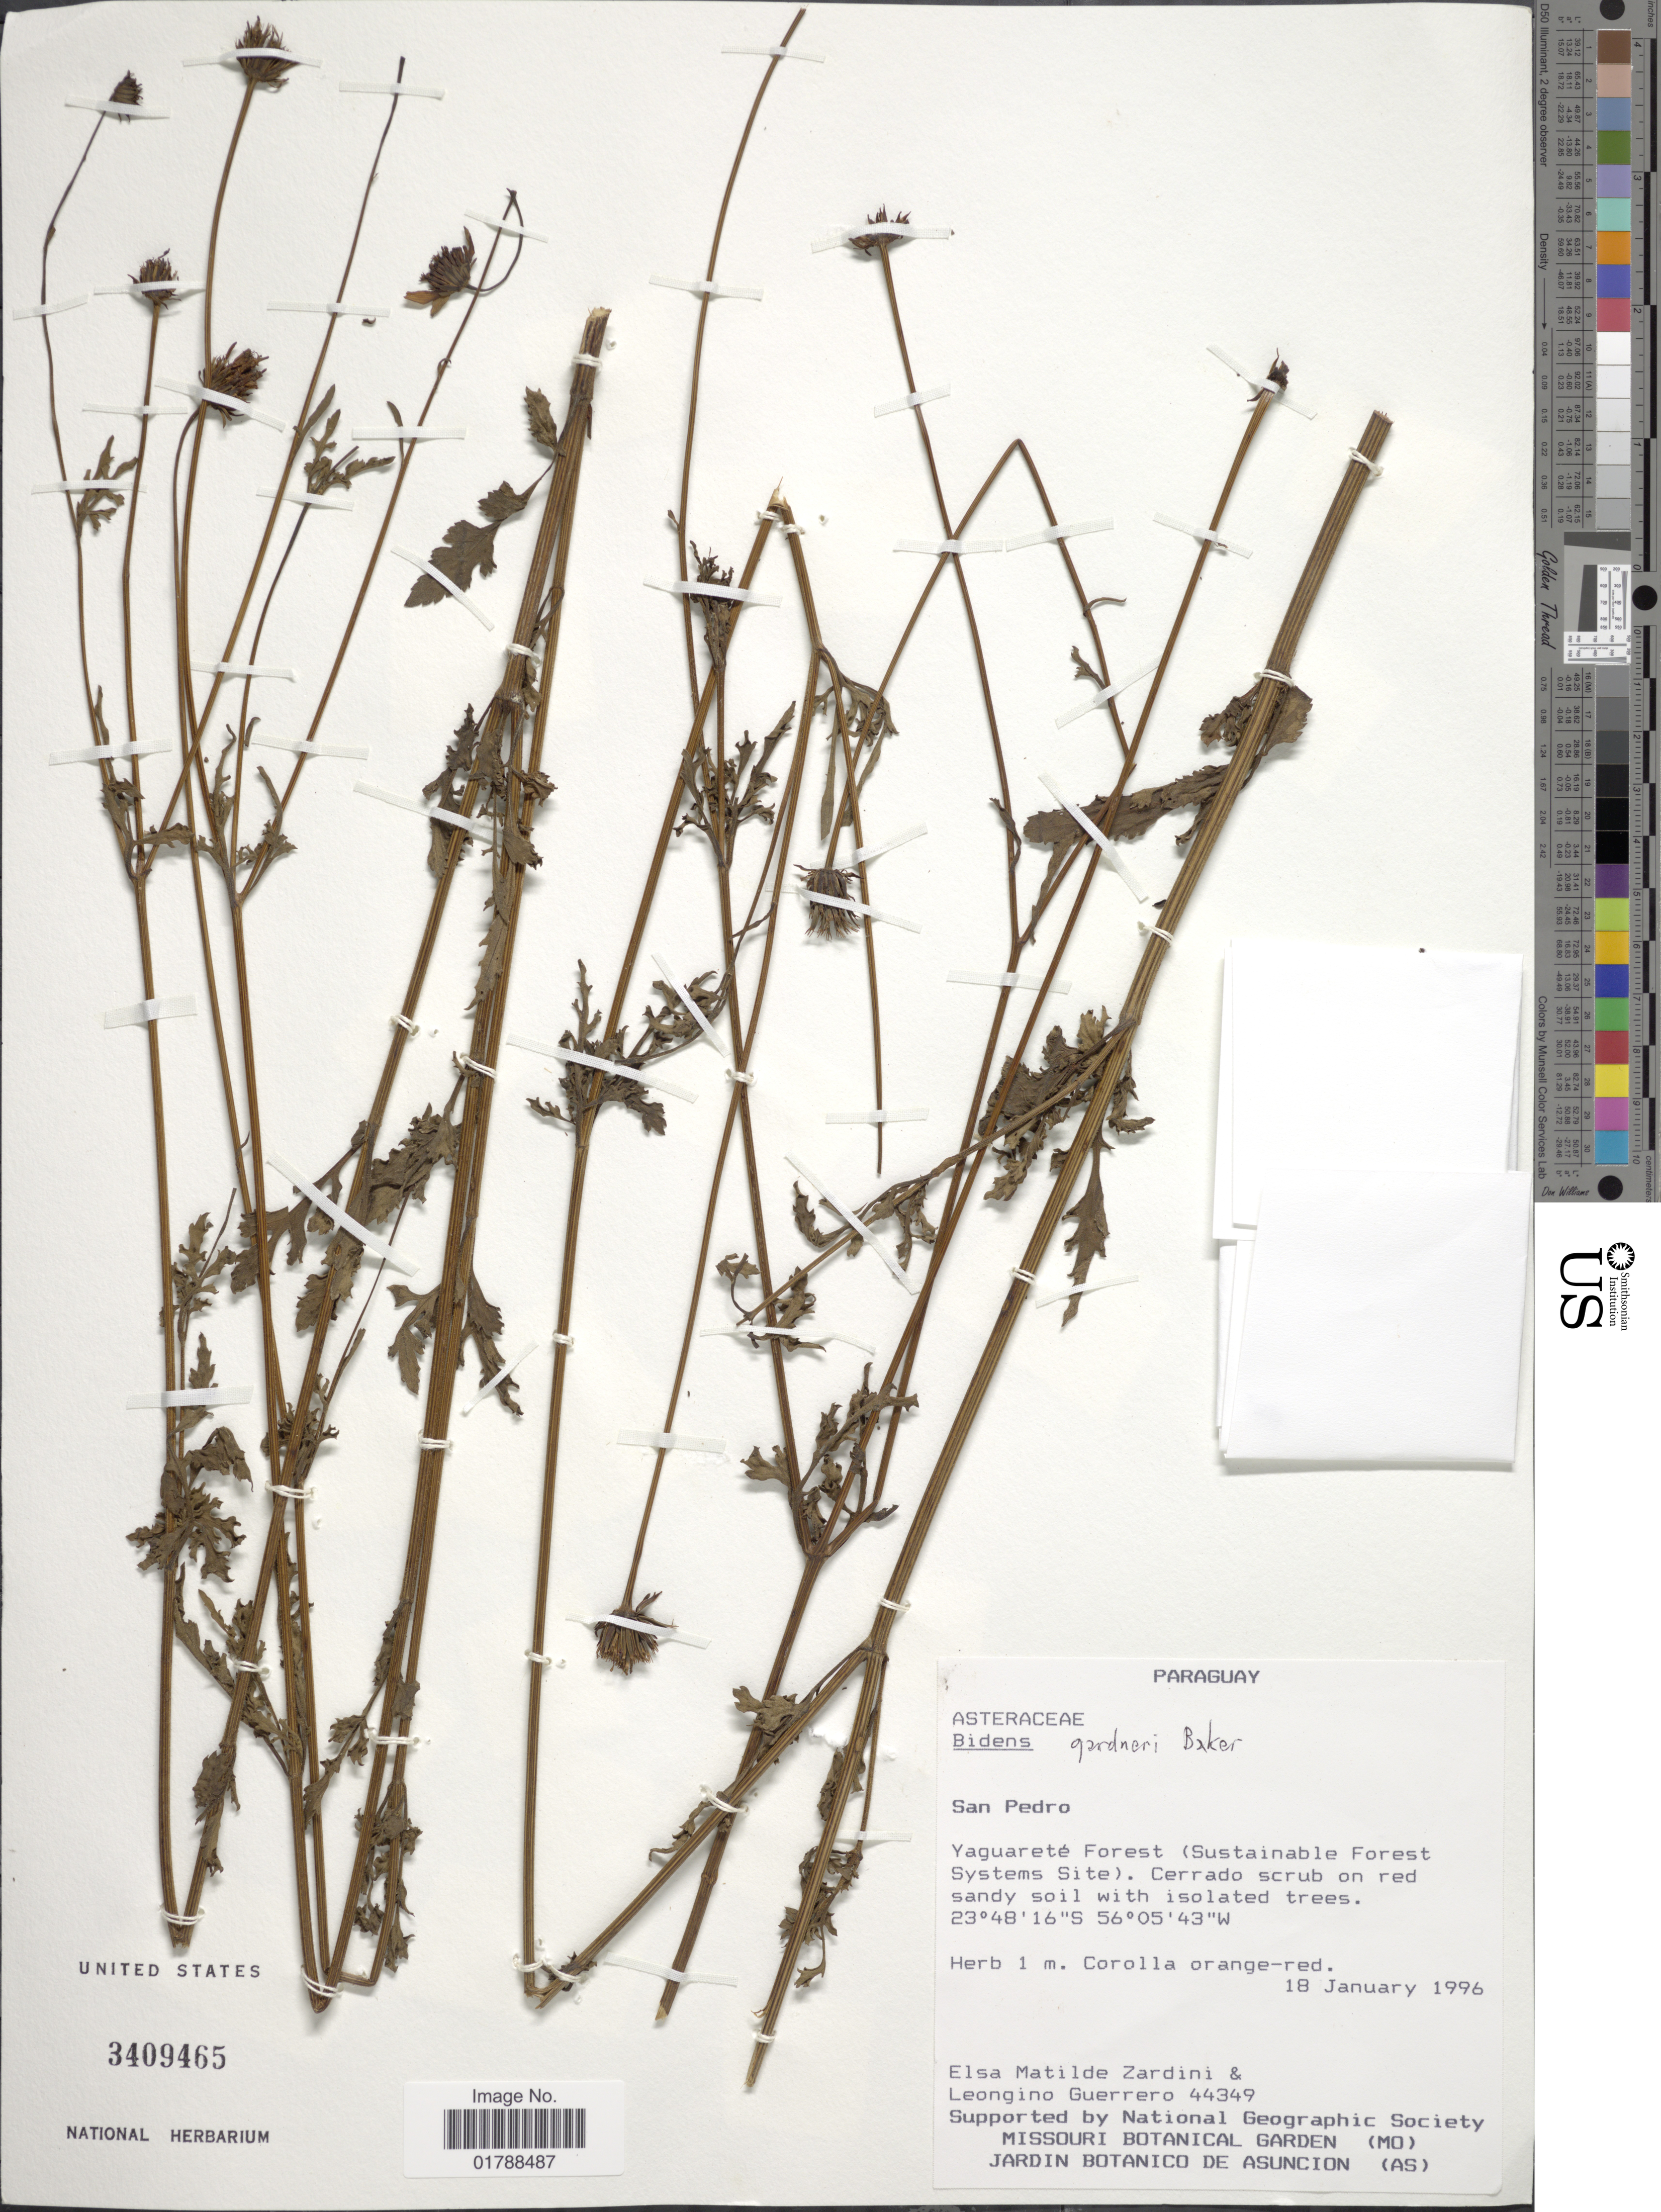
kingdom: Plantae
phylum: Tracheophyta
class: Magnoliopsida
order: Asterales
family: Asteraceae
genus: Bidens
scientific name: Bidens gardneri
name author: Baker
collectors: E. M. Zardini & L. Guerrero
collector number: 44349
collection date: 1996-01-18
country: Paraguay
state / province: San Pedro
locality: Yaguareté Forest (Sustainable Forest Systems Site)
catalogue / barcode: US 3409465